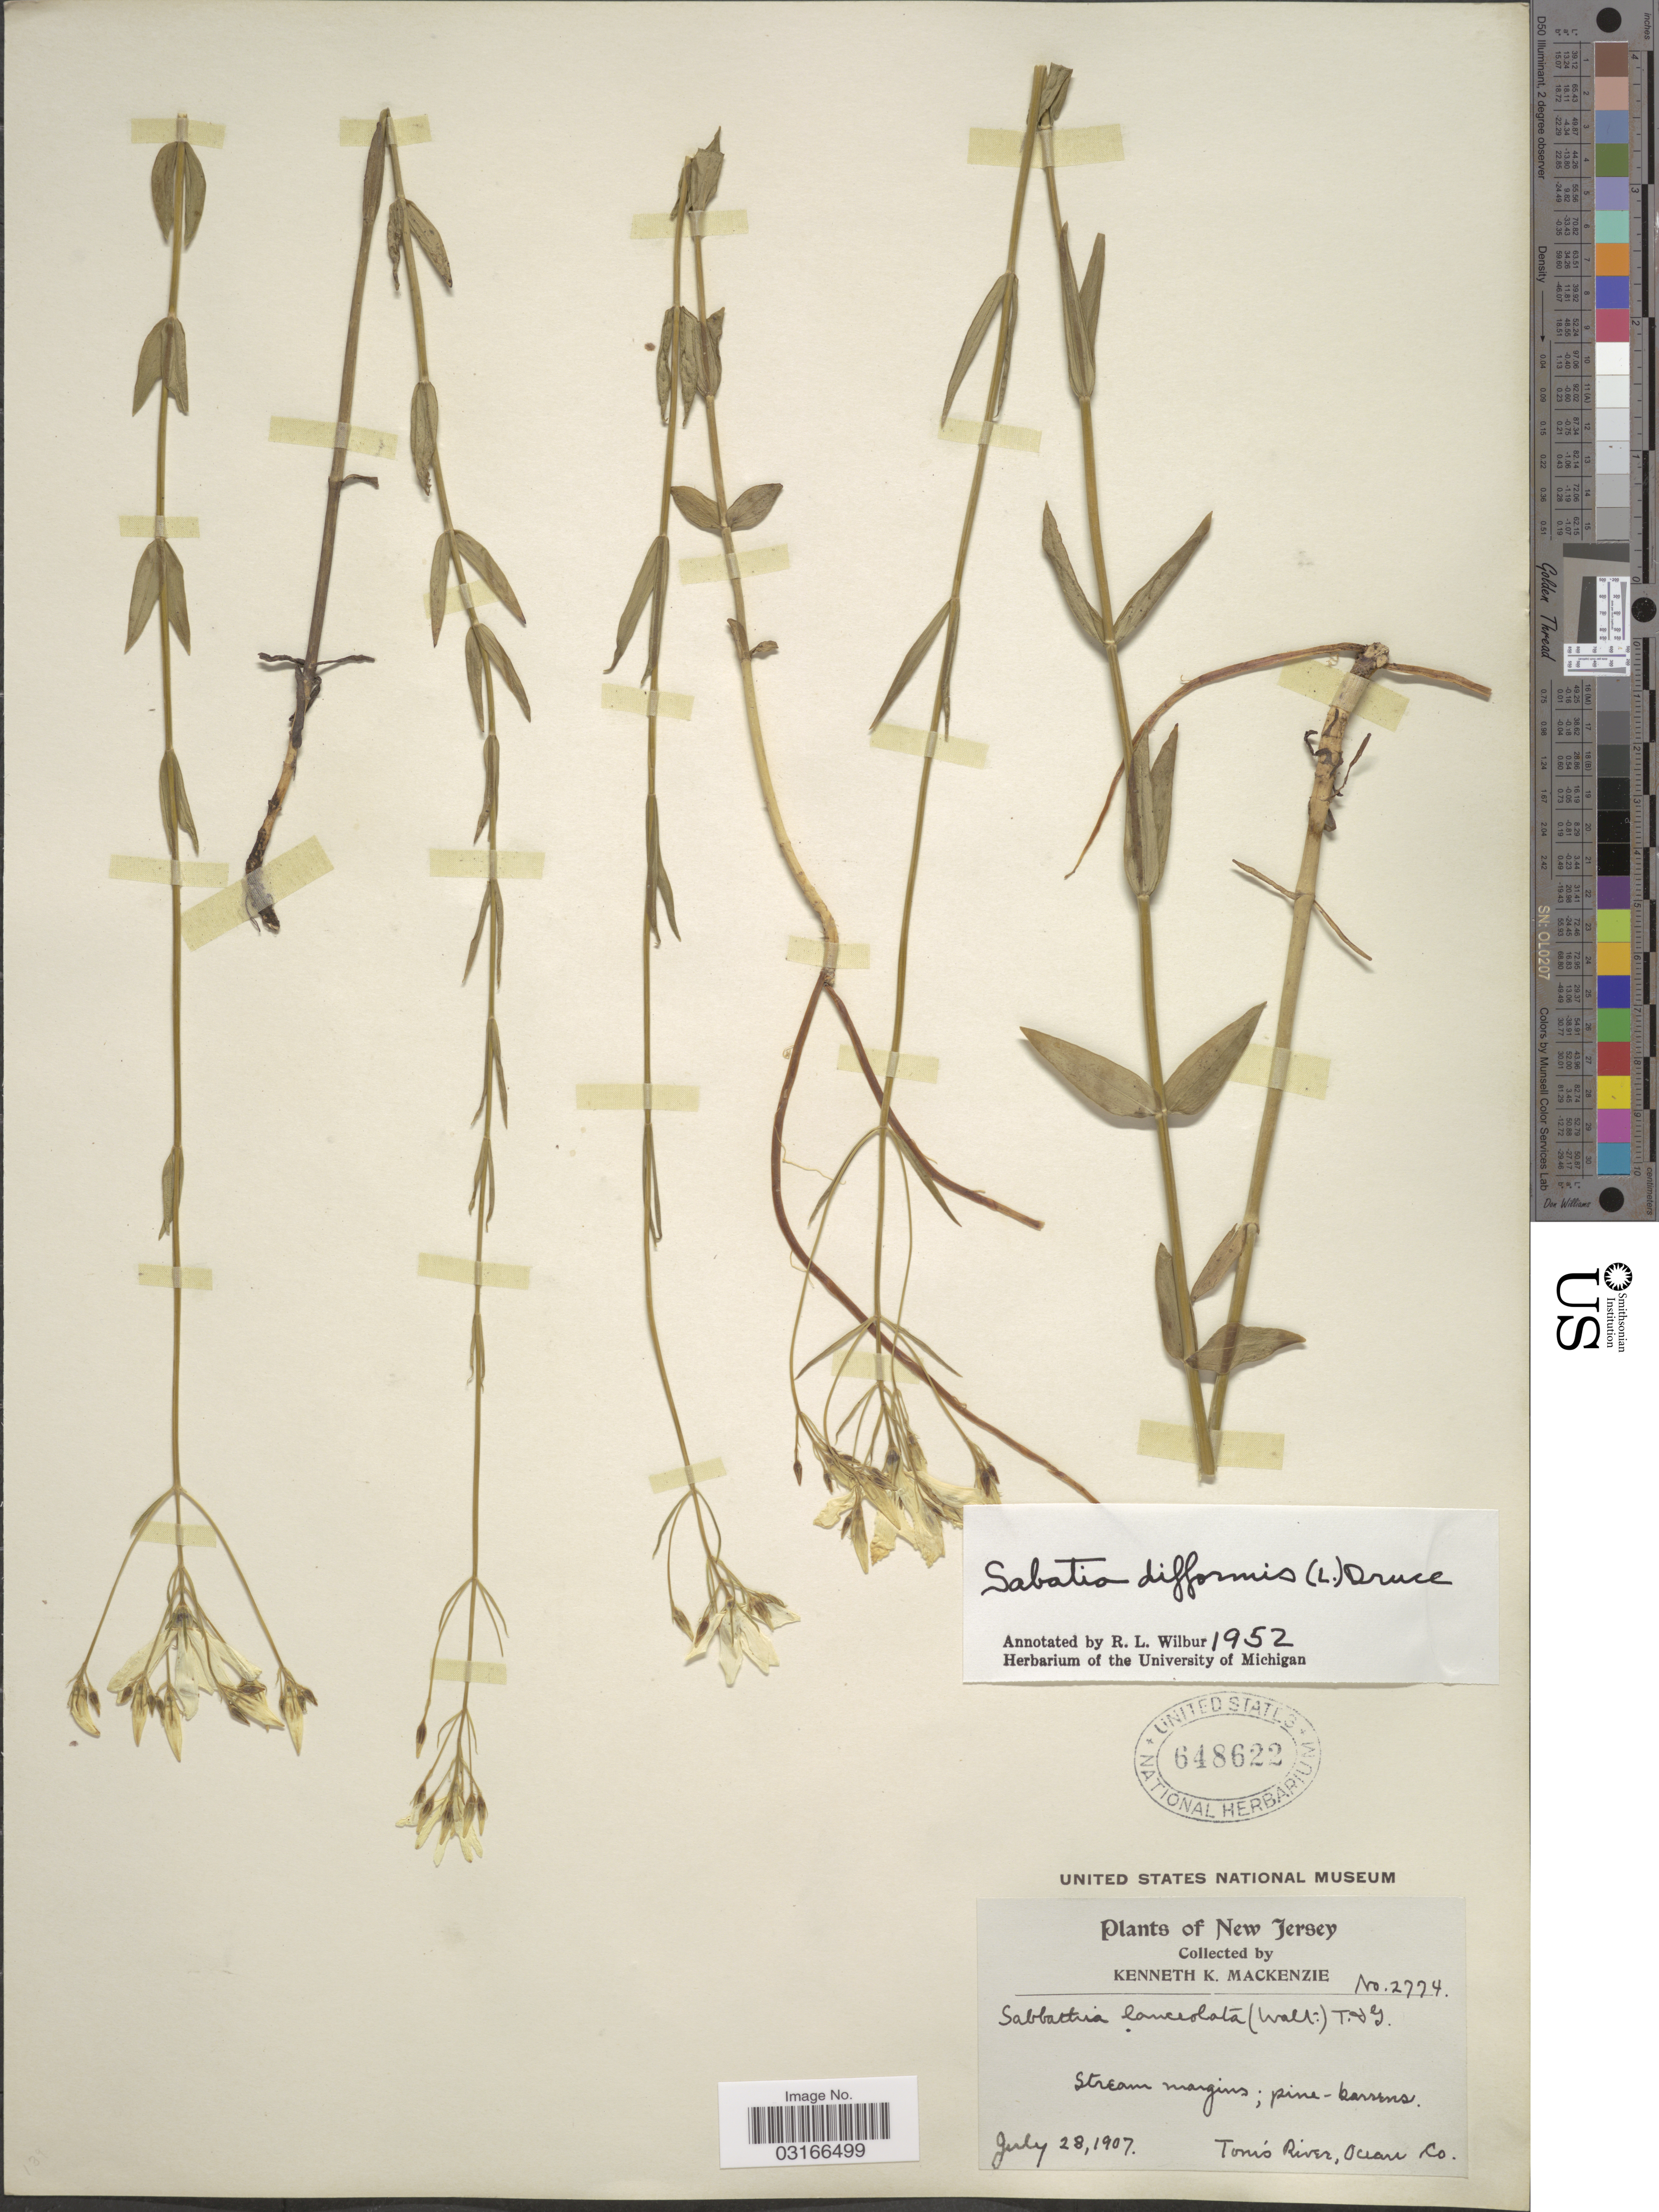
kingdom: Plantae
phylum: Tracheophyta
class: Magnoliopsida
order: Gentianales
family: Gentianaceae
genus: Sabatia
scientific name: Sabatia difformis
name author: (L.) Druce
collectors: K. K. Mackenzie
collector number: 2774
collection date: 1907-07-28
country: United States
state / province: New Jersey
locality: Tom's River, Ocean Co.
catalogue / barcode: US 648622